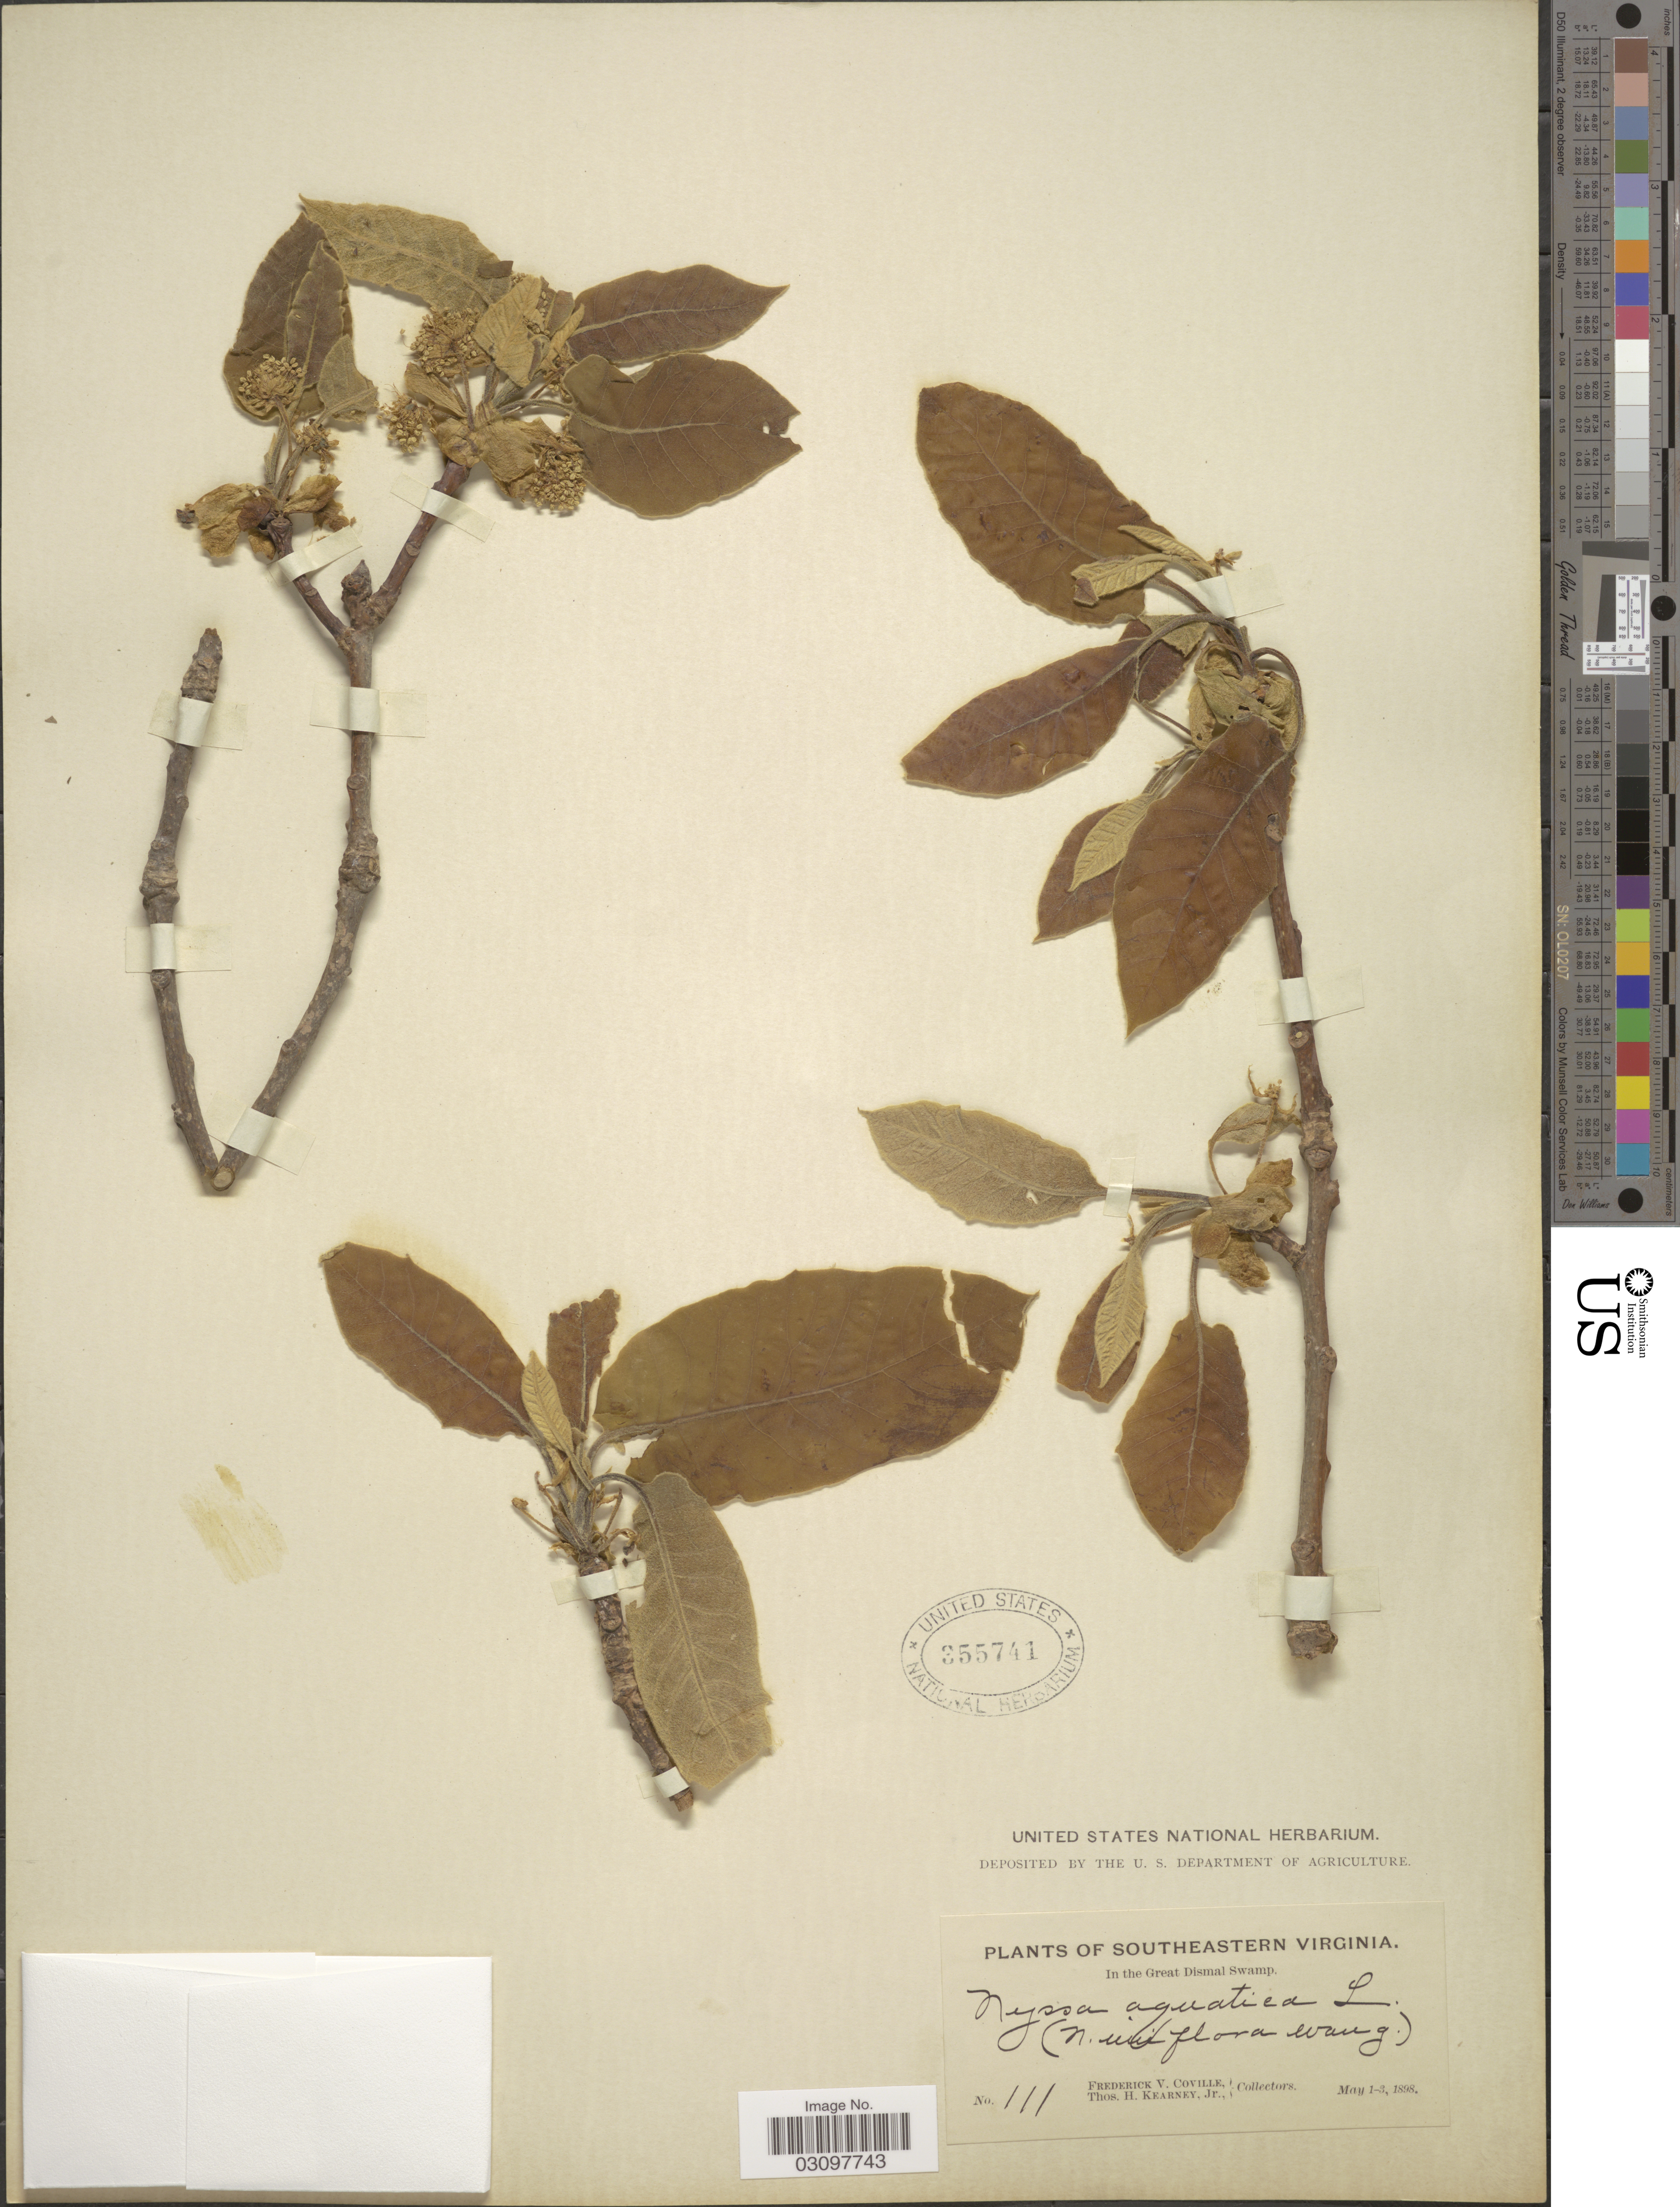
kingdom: Plantae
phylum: Tracheophyta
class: Magnoliopsida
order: Cornales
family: Nyssaceae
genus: Nyssa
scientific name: Nyssa aquatica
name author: L.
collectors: F. V. Coville & T. H. Kearney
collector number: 111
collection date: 1898-05-01/1898-05-03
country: United States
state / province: Virginia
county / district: City of Chesapeake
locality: Southeastern Virginia. In the Great Dismal Swamp.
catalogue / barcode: US 355741